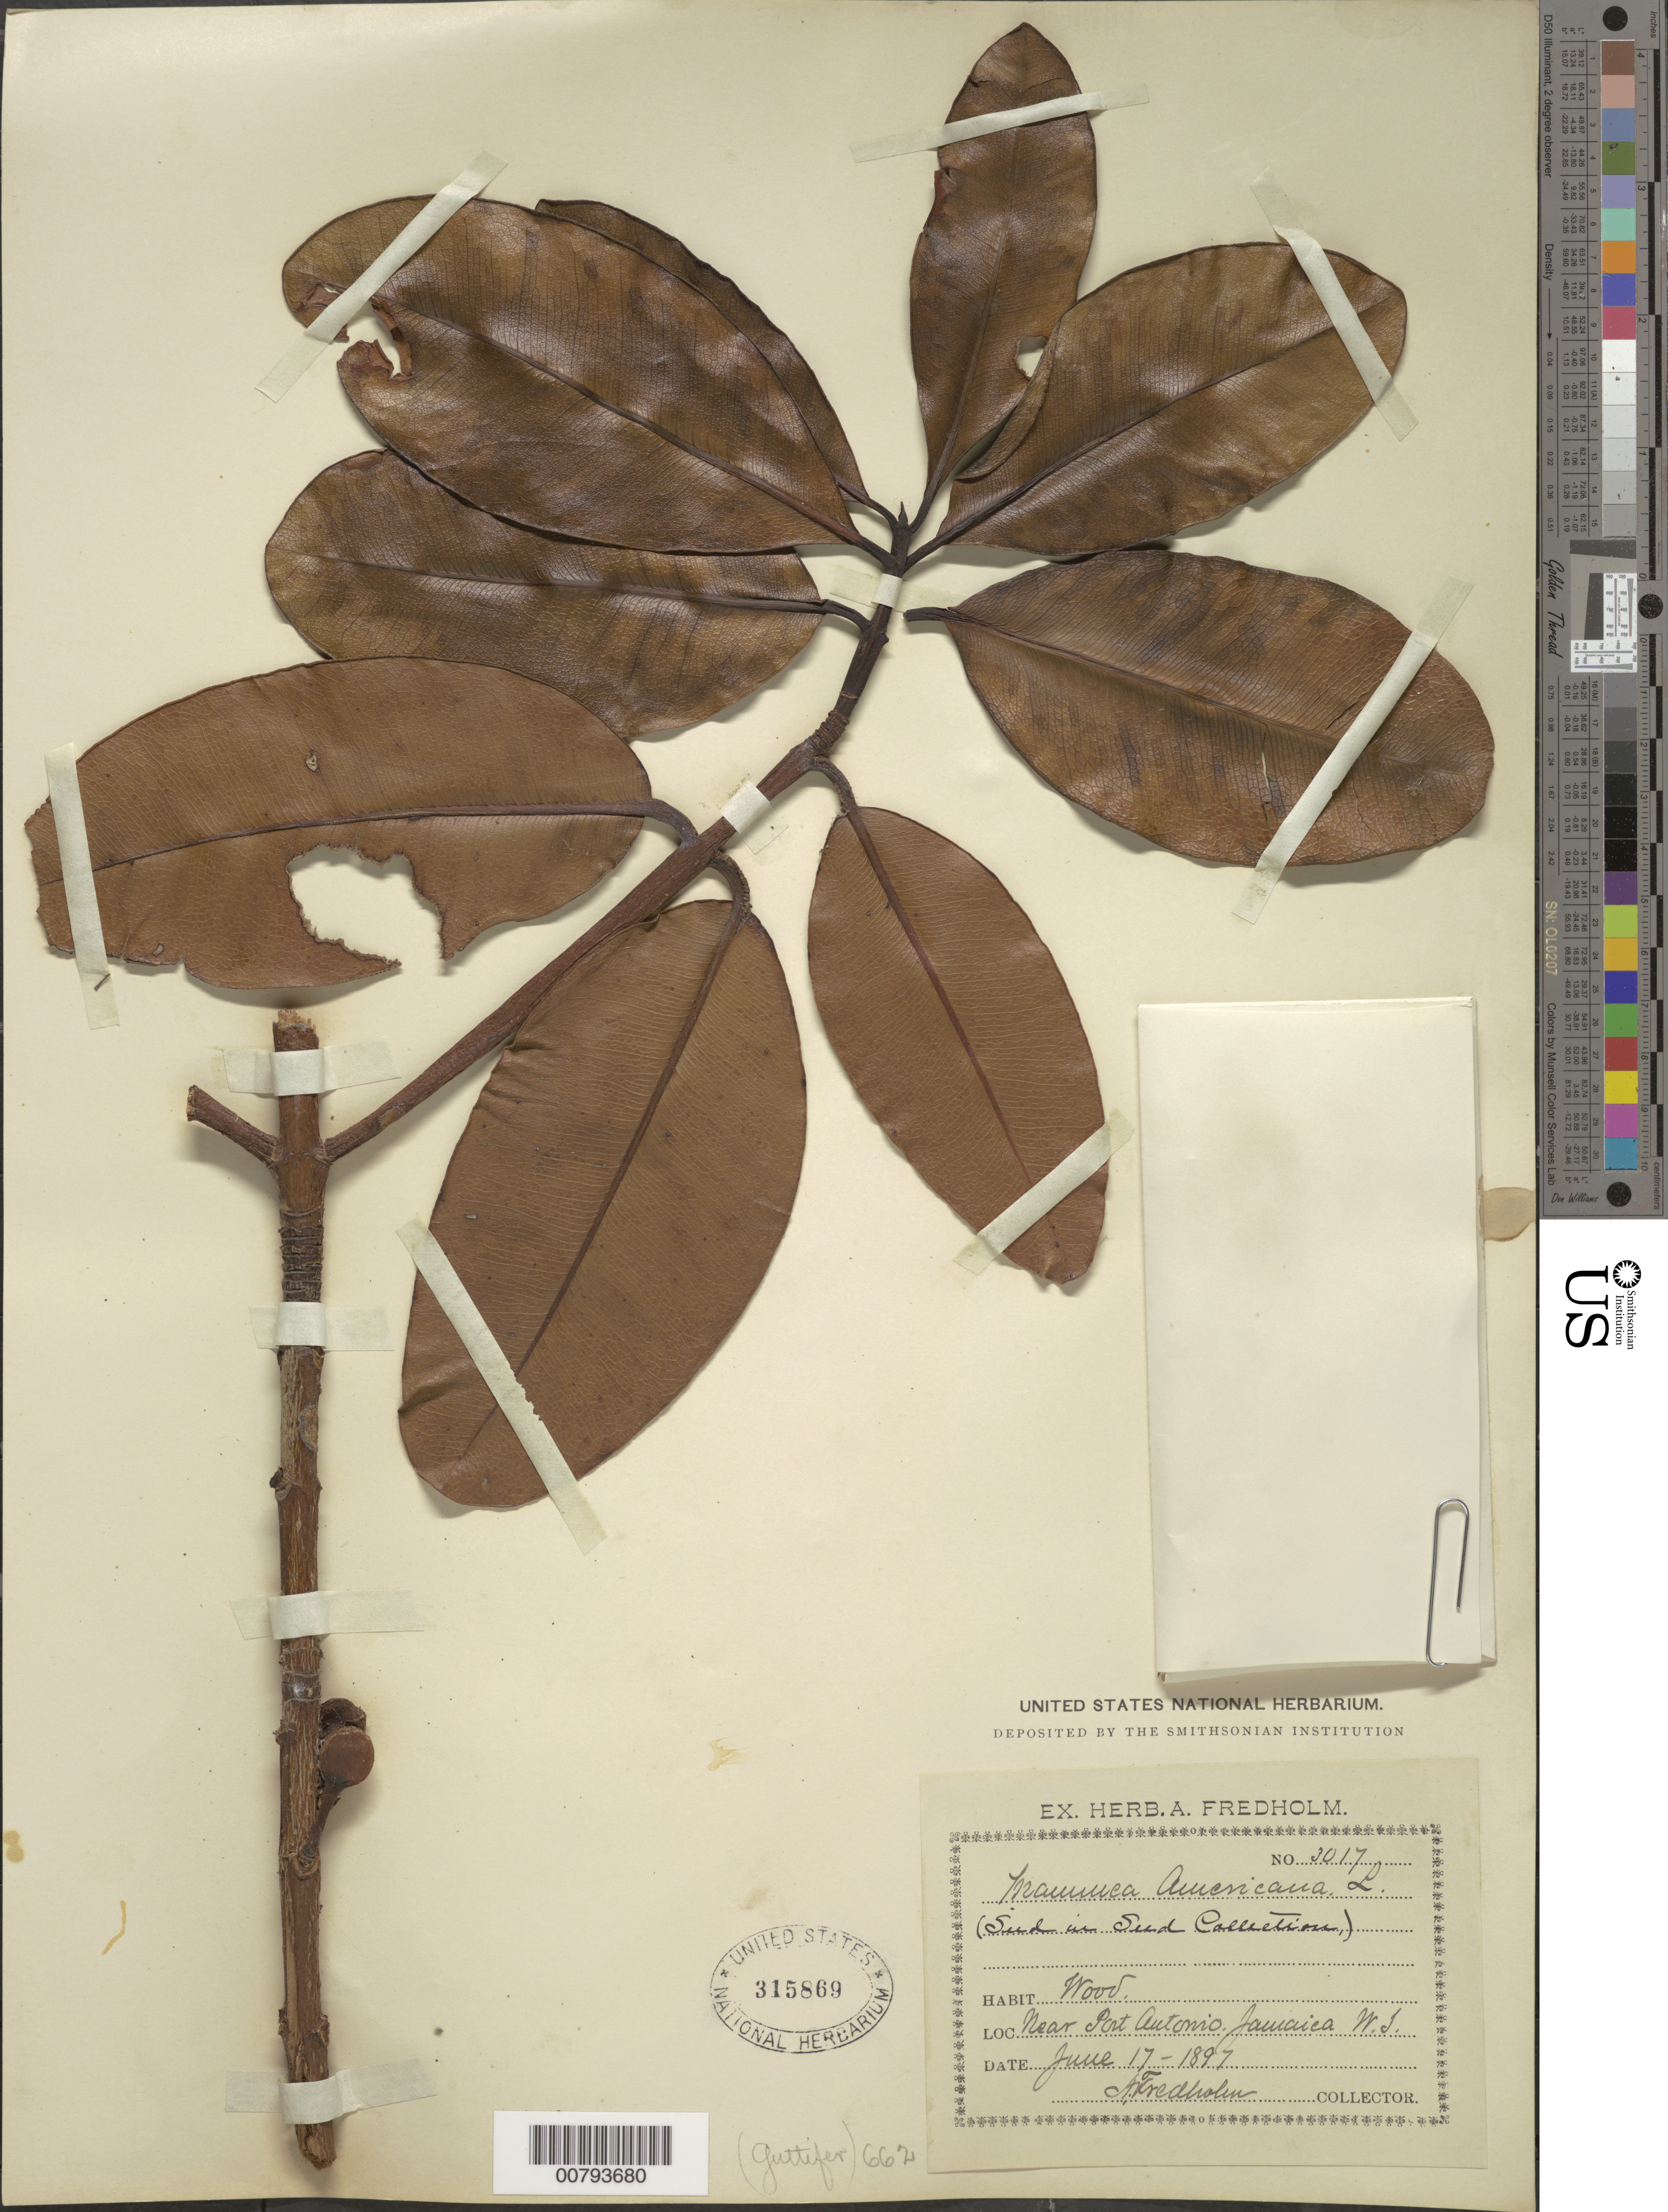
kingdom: Plantae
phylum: Tracheophyta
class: Magnoliopsida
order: Malpighiales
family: Calophyllaceae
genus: Mammea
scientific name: Mammea americana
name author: L.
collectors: A. J. Fredholm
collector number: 3017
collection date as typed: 17 Jun 1897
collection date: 1897-06-17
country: Jamaica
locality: Near Port Antonio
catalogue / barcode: US 315869